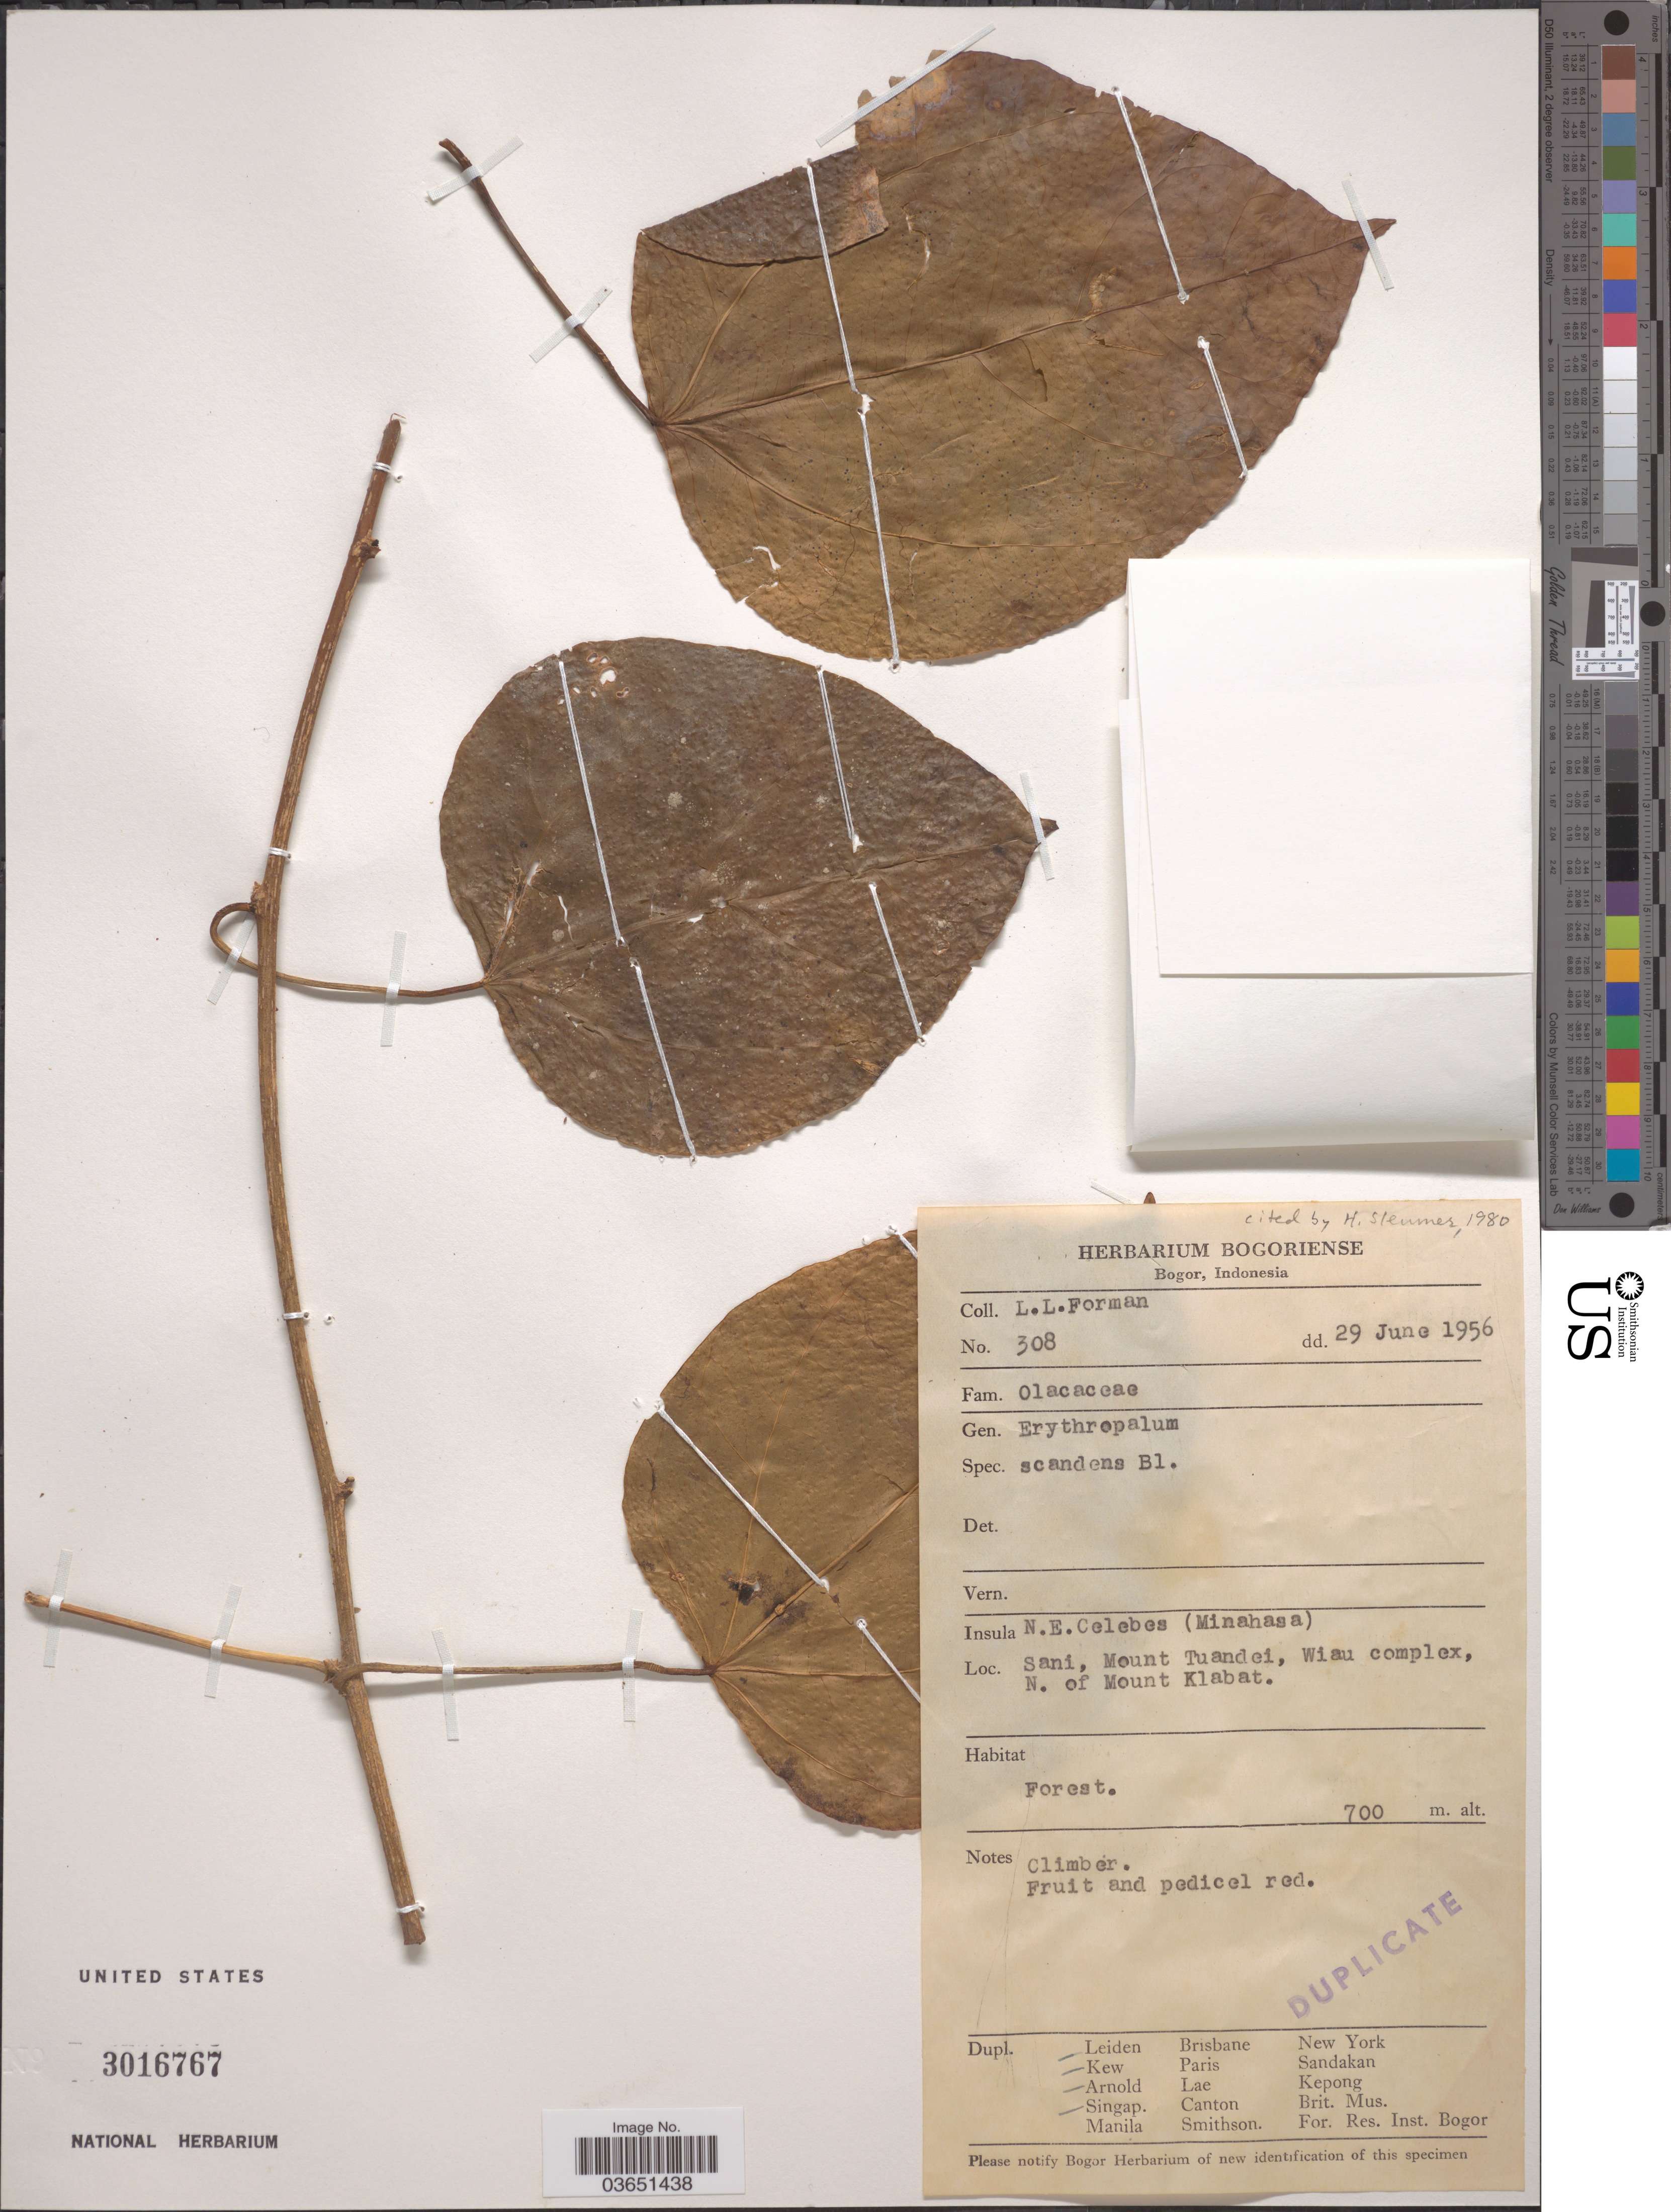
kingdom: Plantae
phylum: Tracheophyta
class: Magnoliopsida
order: Santalales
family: Erythropalaceae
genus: Erythropalum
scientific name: Erythropalum scandens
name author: Blume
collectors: L. Forman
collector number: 308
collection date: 1956-06-29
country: Indonesia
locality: Insula N.E. Celebes (Minahasa). Sani, Mount Tuandei, Wiau complex, N. of Mount Klabat.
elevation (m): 700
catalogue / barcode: US 3016767